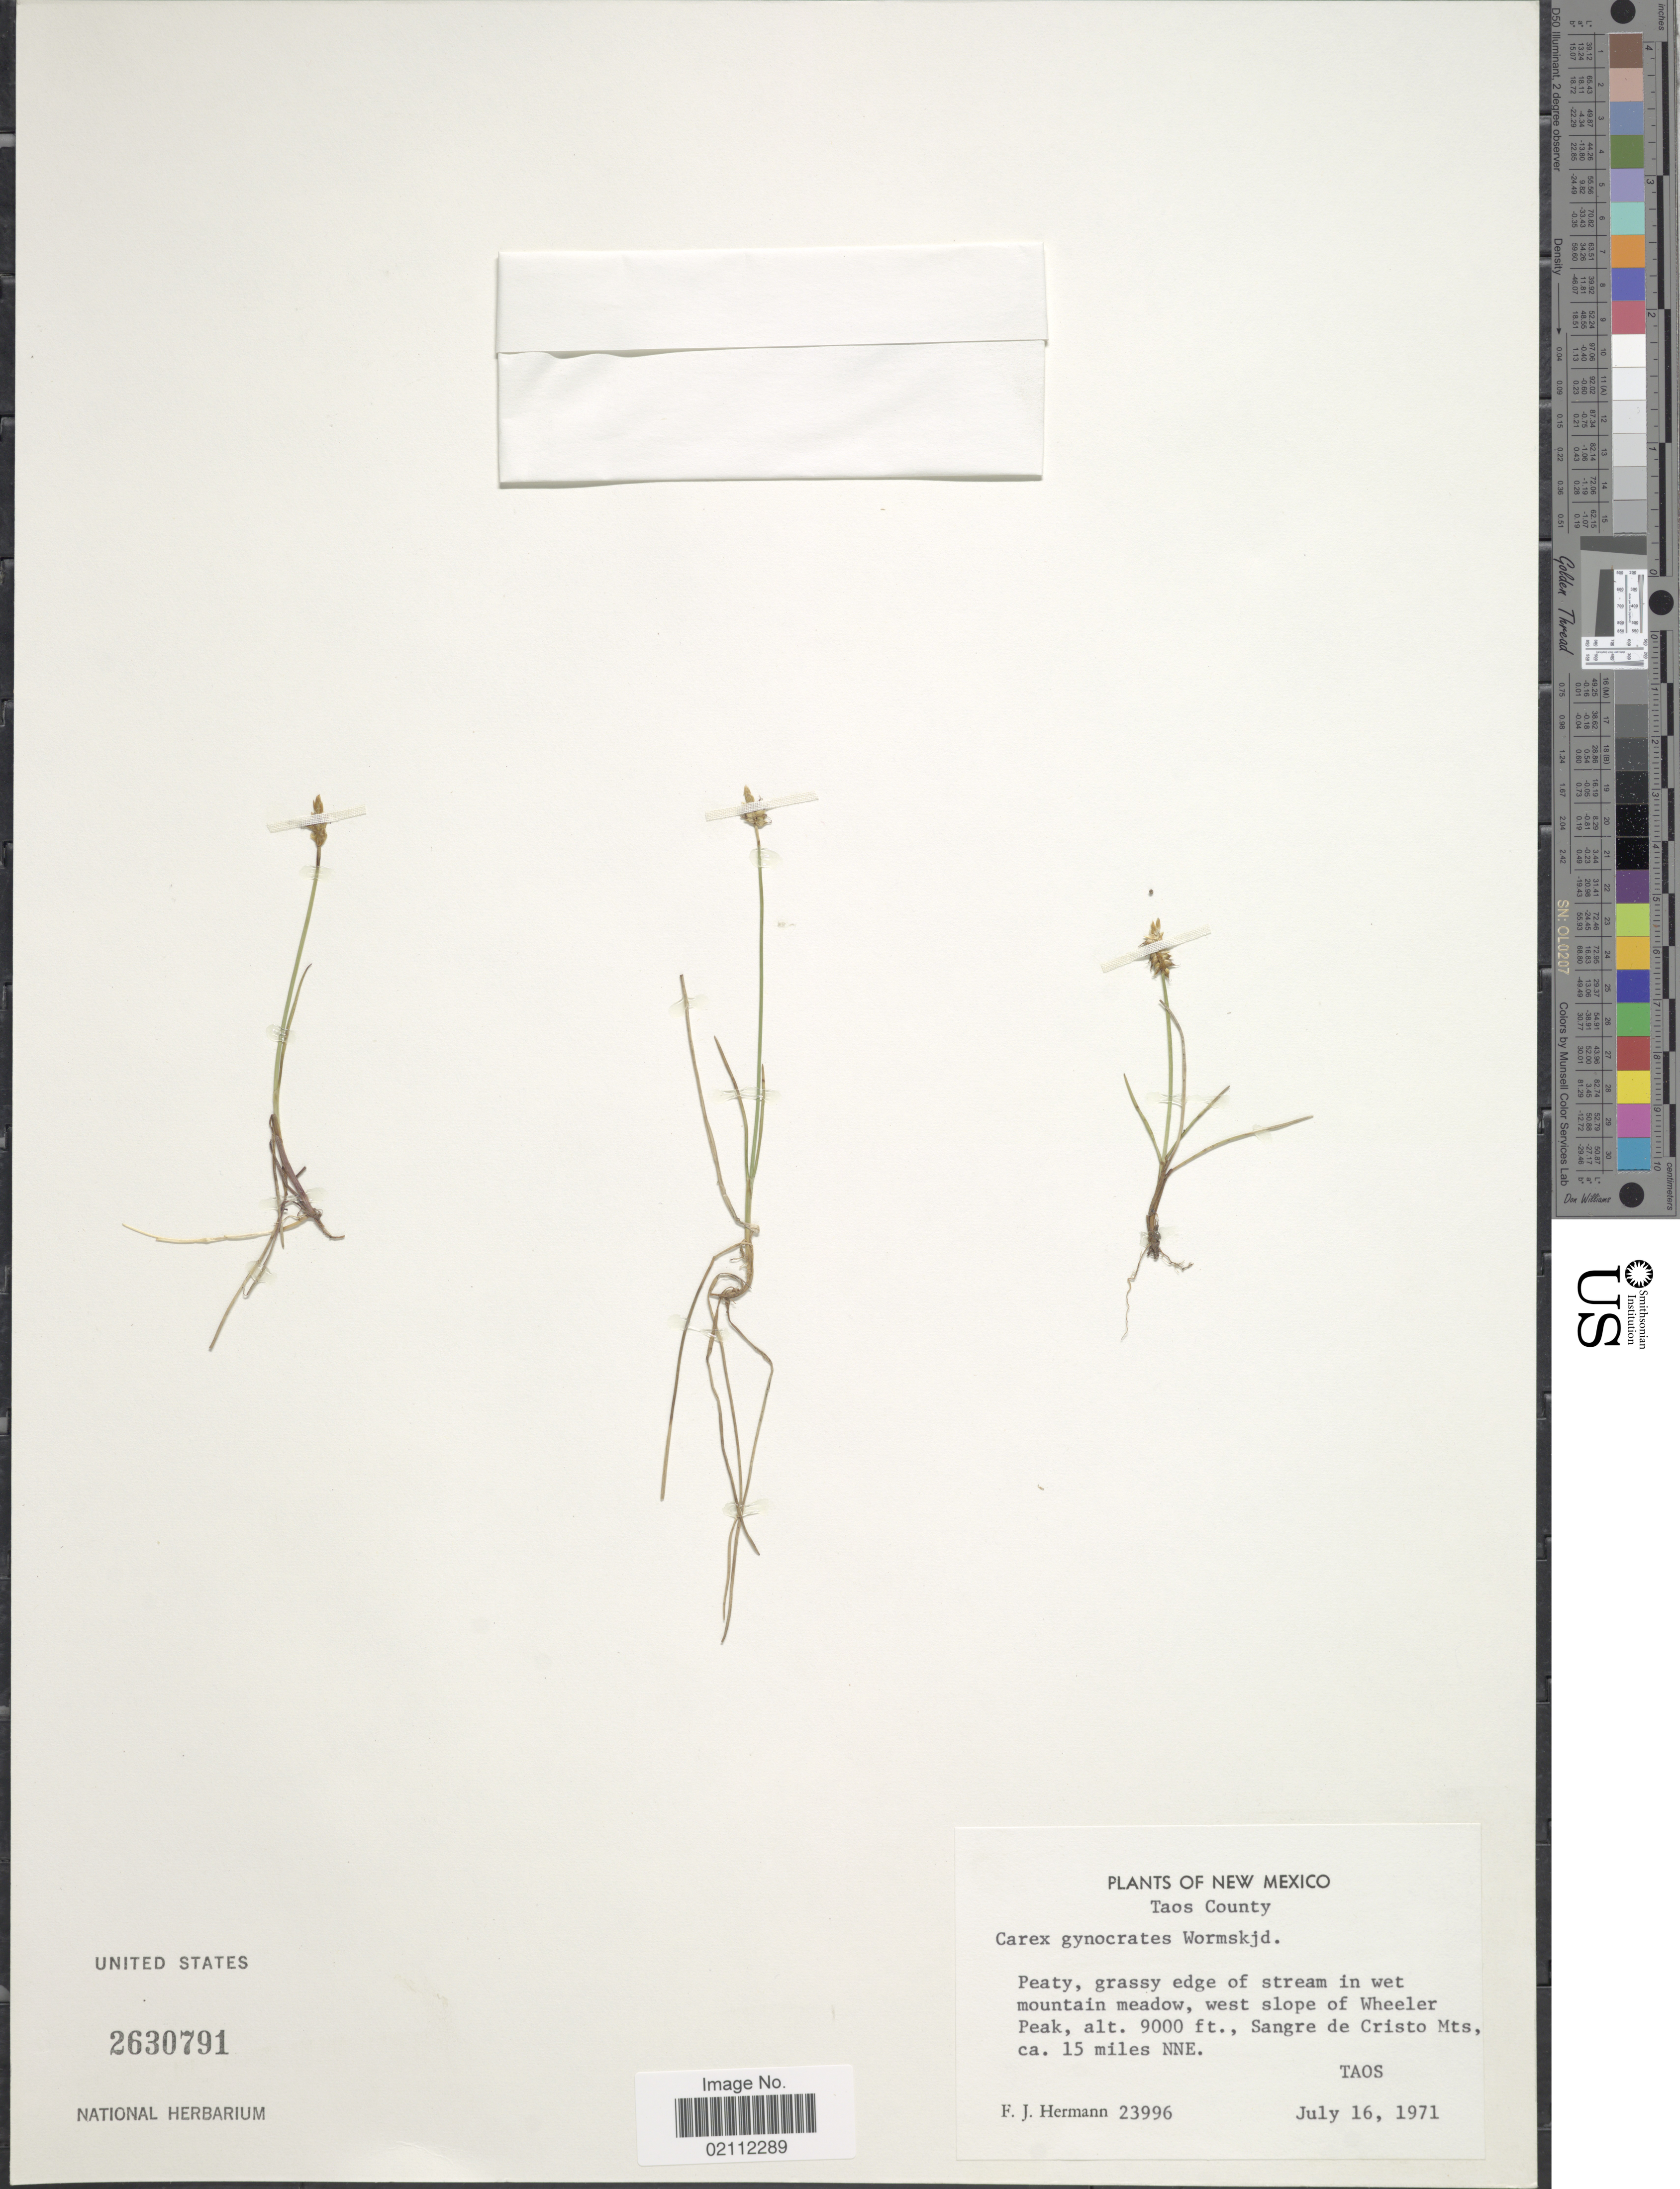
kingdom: Plantae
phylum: Tracheophyta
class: Liliopsida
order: Poales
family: Cyperaceae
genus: Carex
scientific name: Carex nardina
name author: (Hornem.) Fr.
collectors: F. J. Hermann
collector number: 23996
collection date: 1971-07-16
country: United States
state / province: New Mexico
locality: Taos County. west slope of Wheeler Peak, Sangre de Cristo Mts. ca. 15 mles NNE Taos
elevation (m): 2743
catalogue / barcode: US 2630791